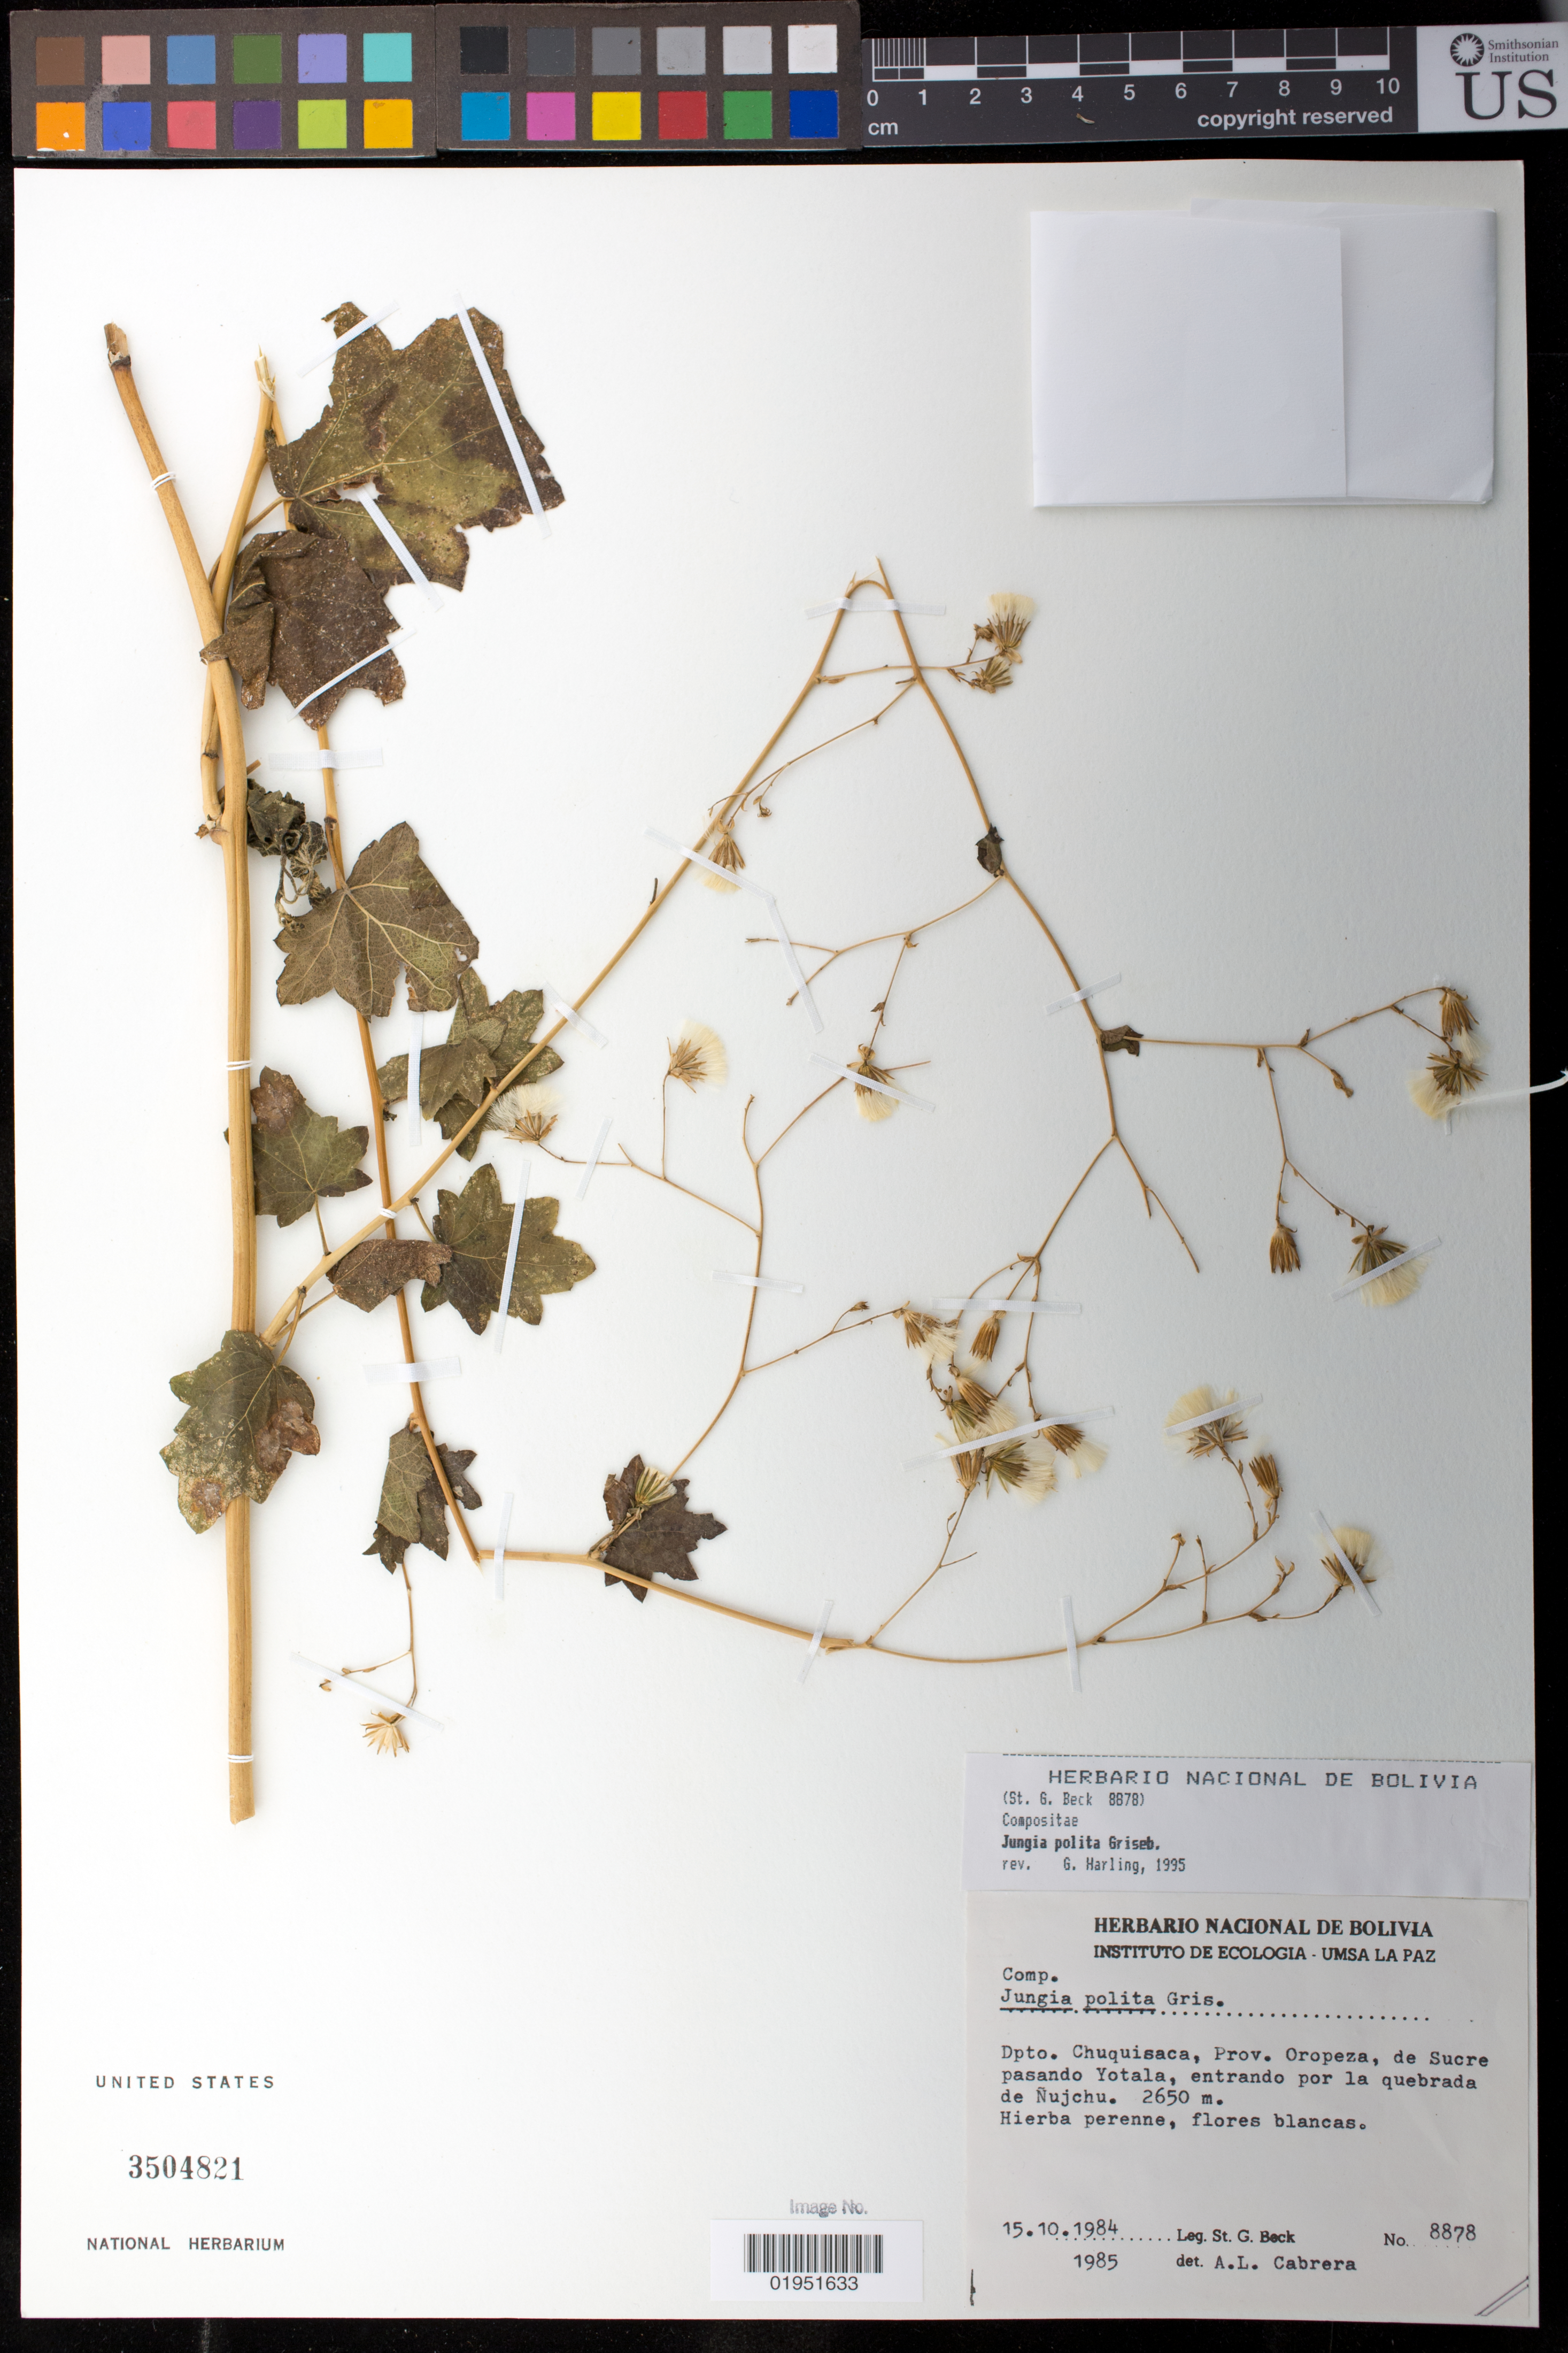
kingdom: Plantae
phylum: Tracheophyta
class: Magnoliopsida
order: Asterales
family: Asteraceae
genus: Jungia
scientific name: Jungia polita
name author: Griseb.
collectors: S. G. Beck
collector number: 8878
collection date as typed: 15 Oct 1984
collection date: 1984-10-15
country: Bolivia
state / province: Chuquisaca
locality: Prov. Oropeza, de Sucre pasando Yotala, entrando por quebrada de Nujchu.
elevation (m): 2650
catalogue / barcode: US 3504821